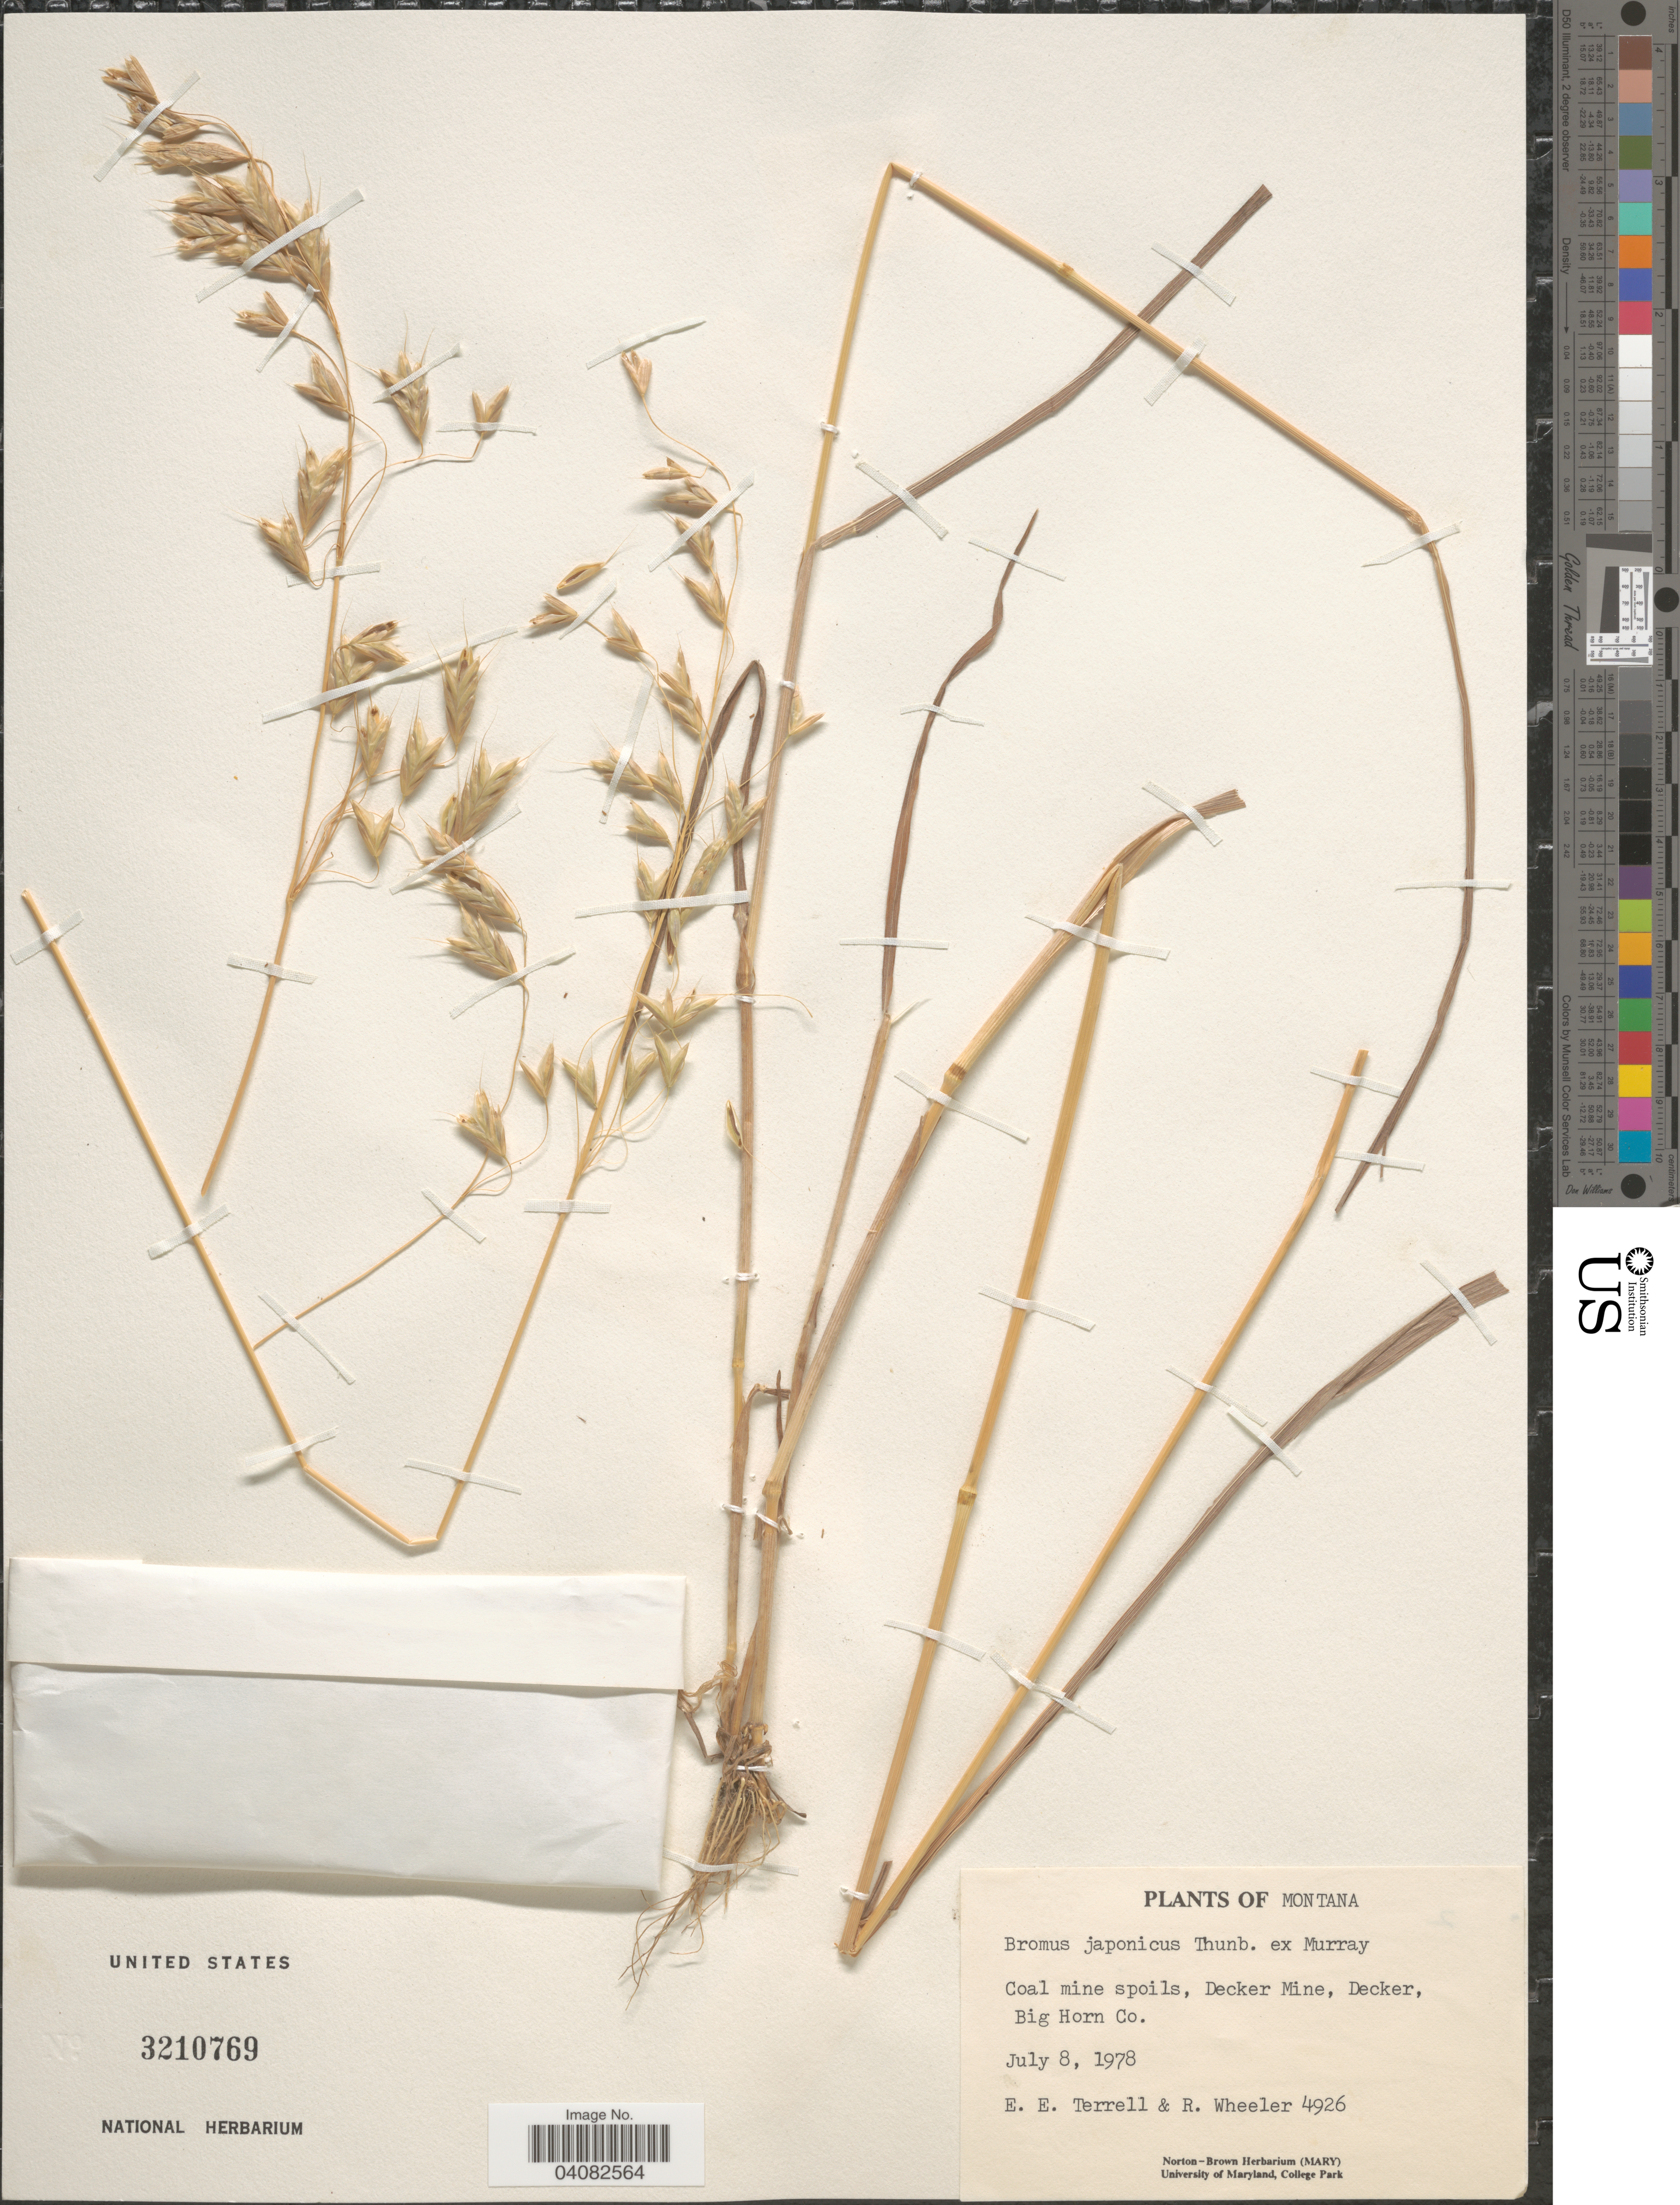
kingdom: Plantae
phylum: Tracheophyta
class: Liliopsida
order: Poales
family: Poaceae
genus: Bromus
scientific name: Bromus japonicus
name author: Houtt.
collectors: E. E. Terrell & R. Wheeler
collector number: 4926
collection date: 1978-07-08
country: United States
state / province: Montana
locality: Coal mine spoils, Decker Mine, Decker, Big Horn Co.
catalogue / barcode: US 3210769